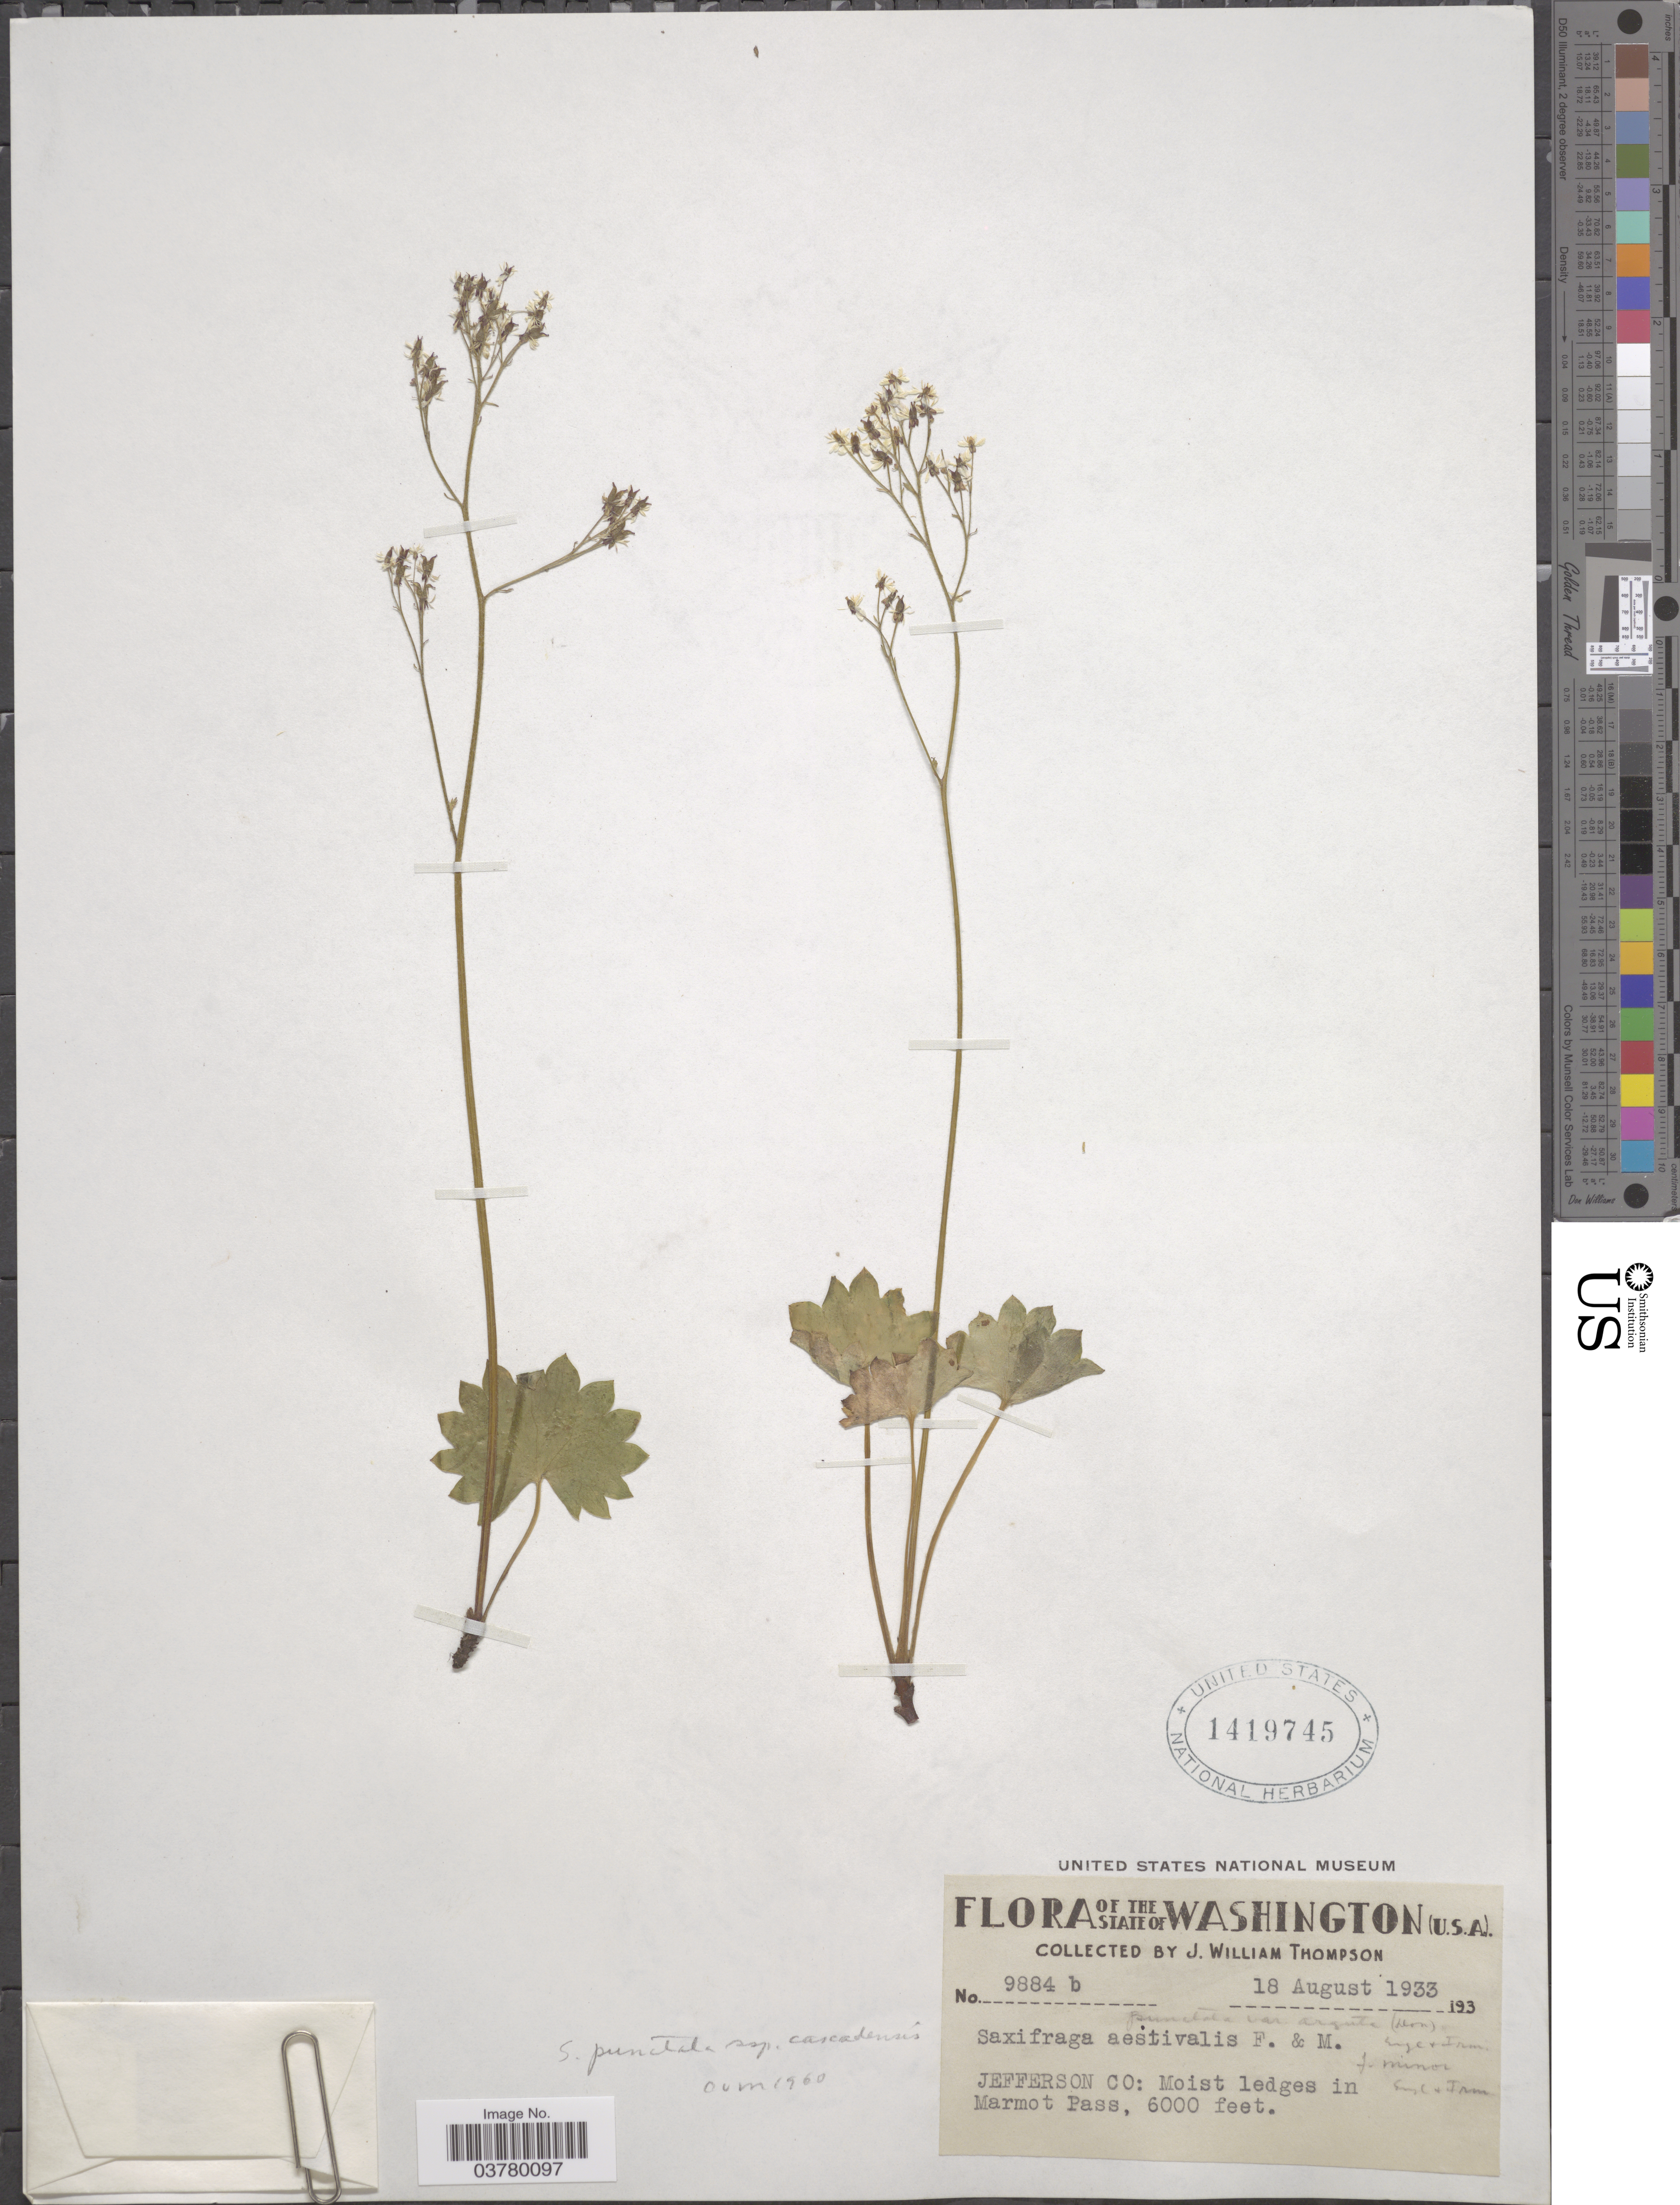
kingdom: Plantae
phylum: Tracheophyta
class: Magnoliopsida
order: Saxifragales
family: Saxifragaceae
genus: Micranthes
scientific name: Micranthes nelsoniana var. cascadensis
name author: (Calder & Savile) Gornall & H. Ohba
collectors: J. W. Thompson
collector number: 9884b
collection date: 1933-08-18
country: United States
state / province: Washington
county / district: Jefferson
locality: Jefferson Co: Moist ledges in Marmot Pass.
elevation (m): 1829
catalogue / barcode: US 1419745